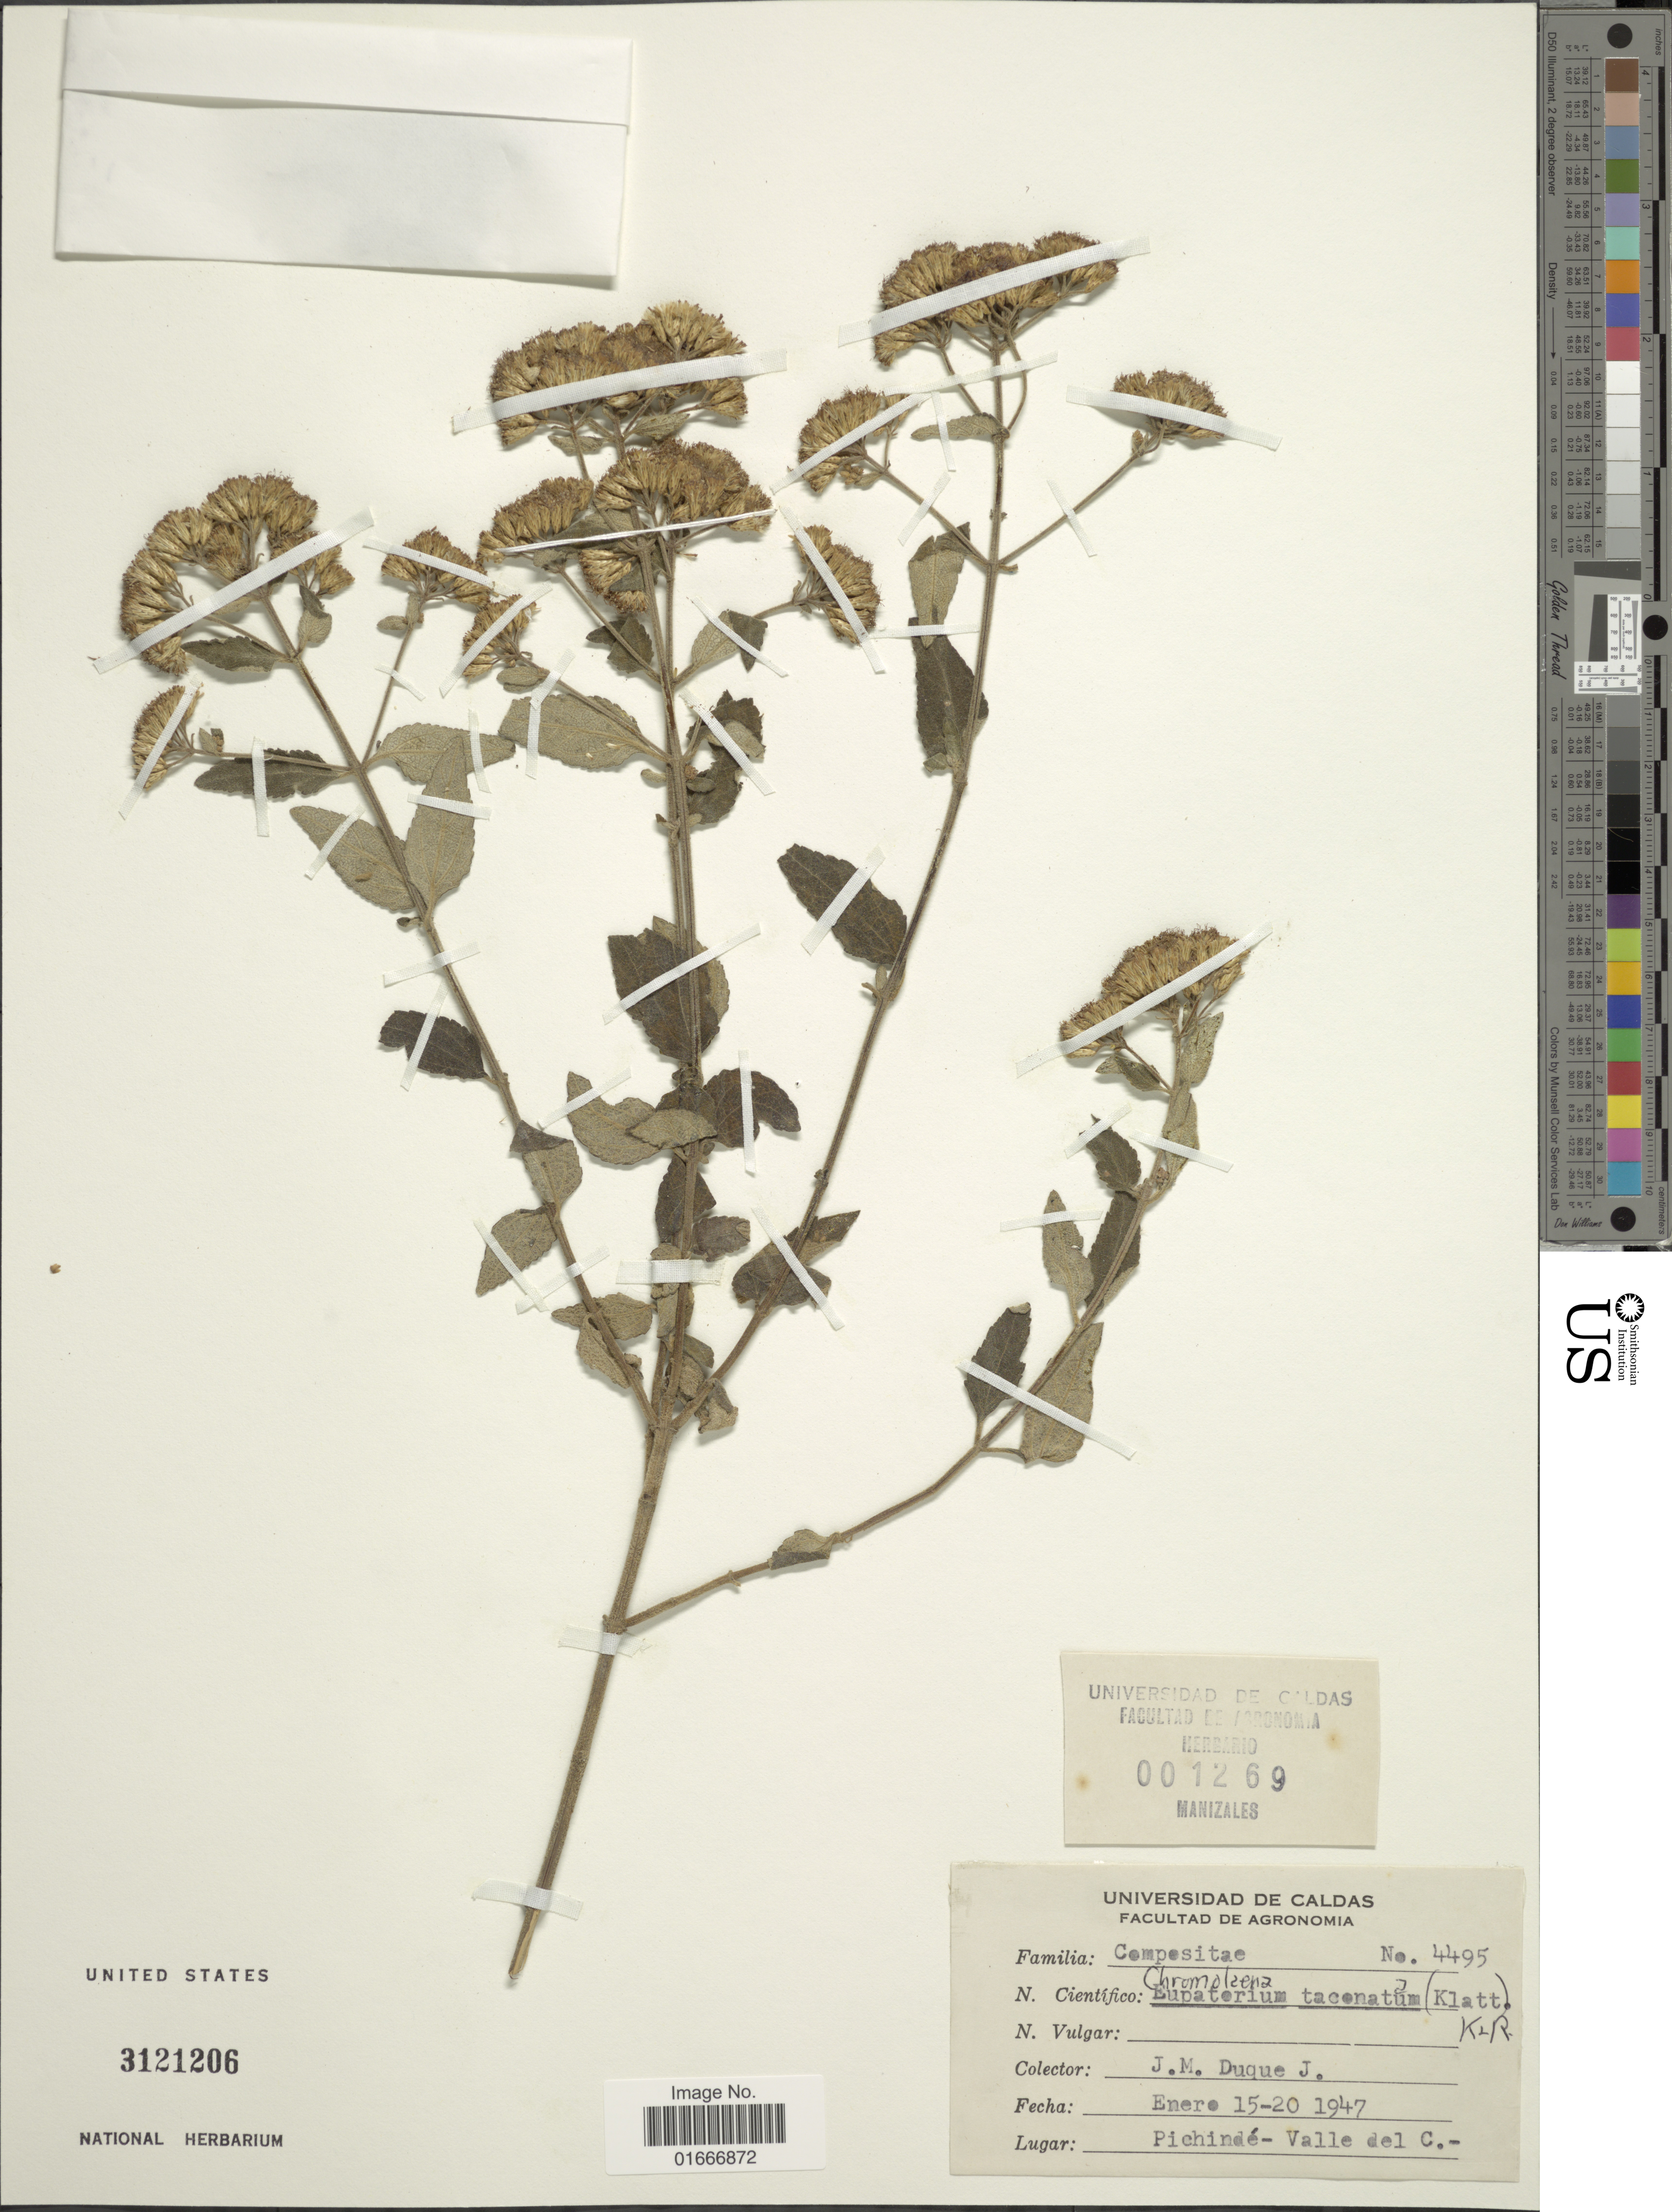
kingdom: Plantae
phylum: Tracheophyta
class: Magnoliopsida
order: Asterales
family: Asteraceae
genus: Chromolaena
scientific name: Chromolaena tacotana var. trineurolepis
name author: H. Rob.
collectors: J. M. Duque Jaramillo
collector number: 4495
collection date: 1947-01-15/1947-01-20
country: Colombia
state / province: Valle del Cauca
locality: Pichinde - Valle del C.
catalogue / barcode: US 3121206